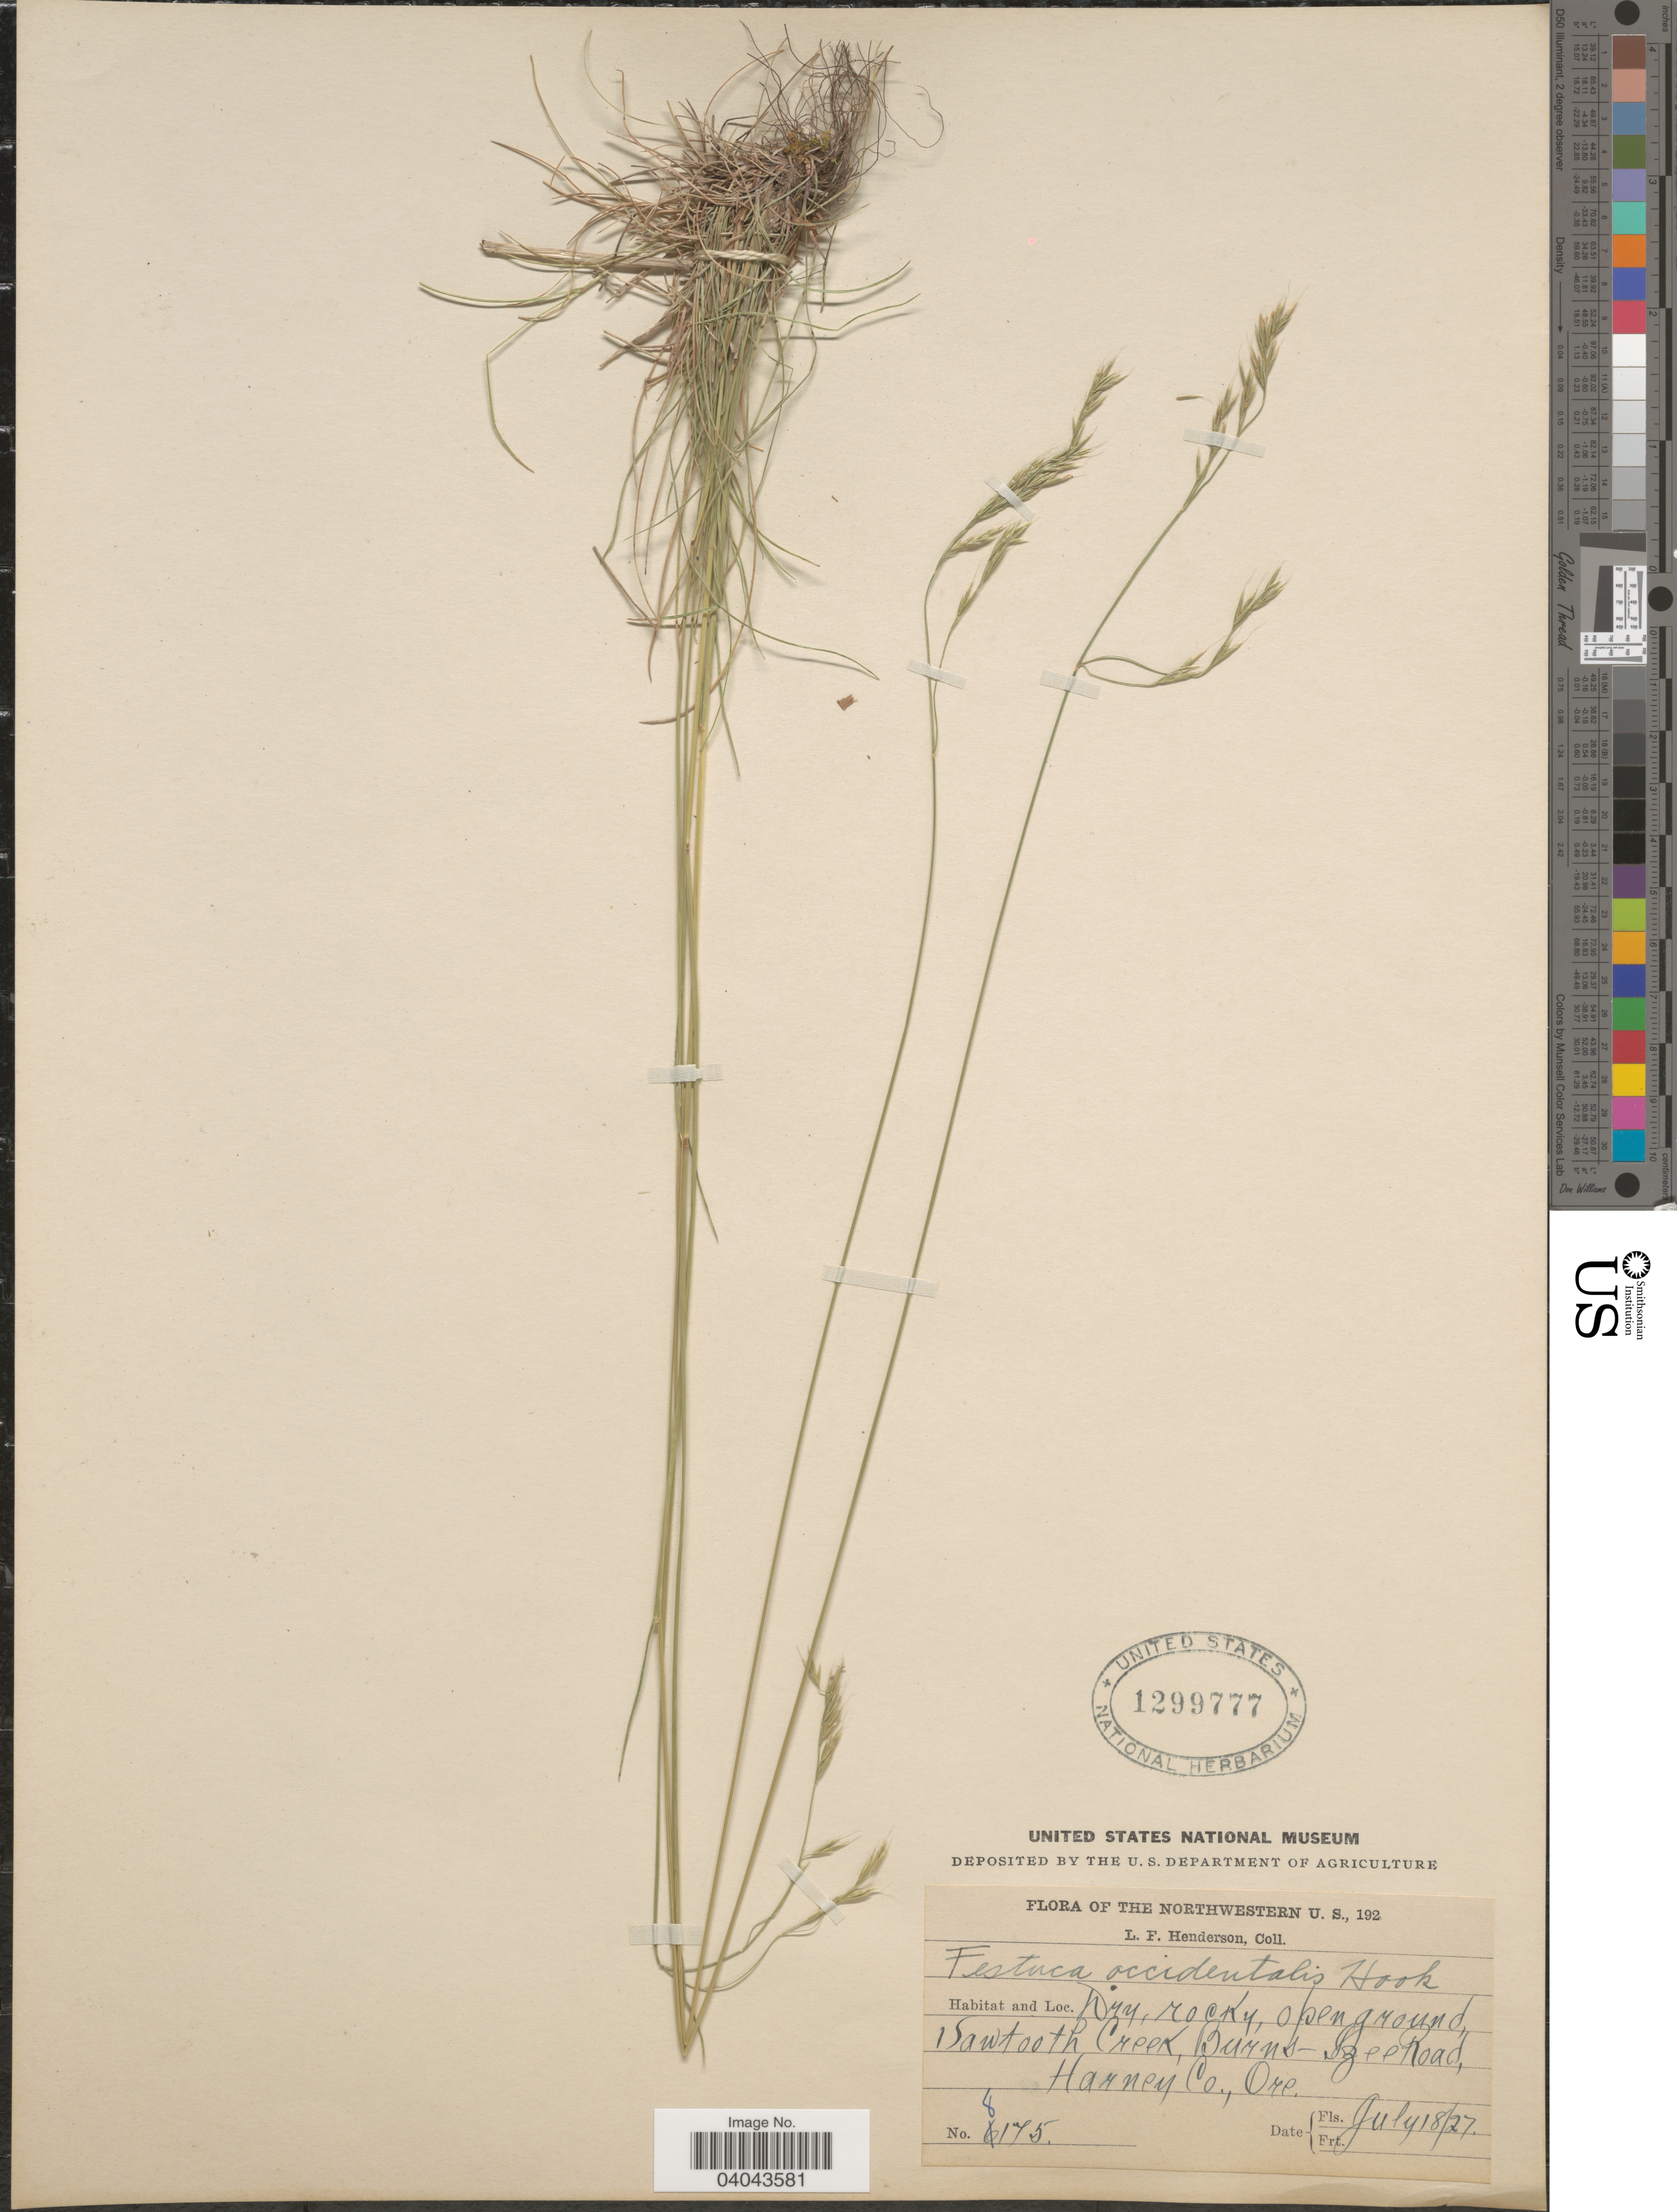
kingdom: Plantae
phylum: Tracheophyta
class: Liliopsida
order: Poales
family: Poaceae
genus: Festuca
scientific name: Festuca occidentalis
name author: Hook.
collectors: L. Henderson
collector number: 8175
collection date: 1927-07-18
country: United States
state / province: Oregon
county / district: Harney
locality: Sawtooth Creek, Burns-Izee Road, Harney Co.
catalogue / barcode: US 1299777